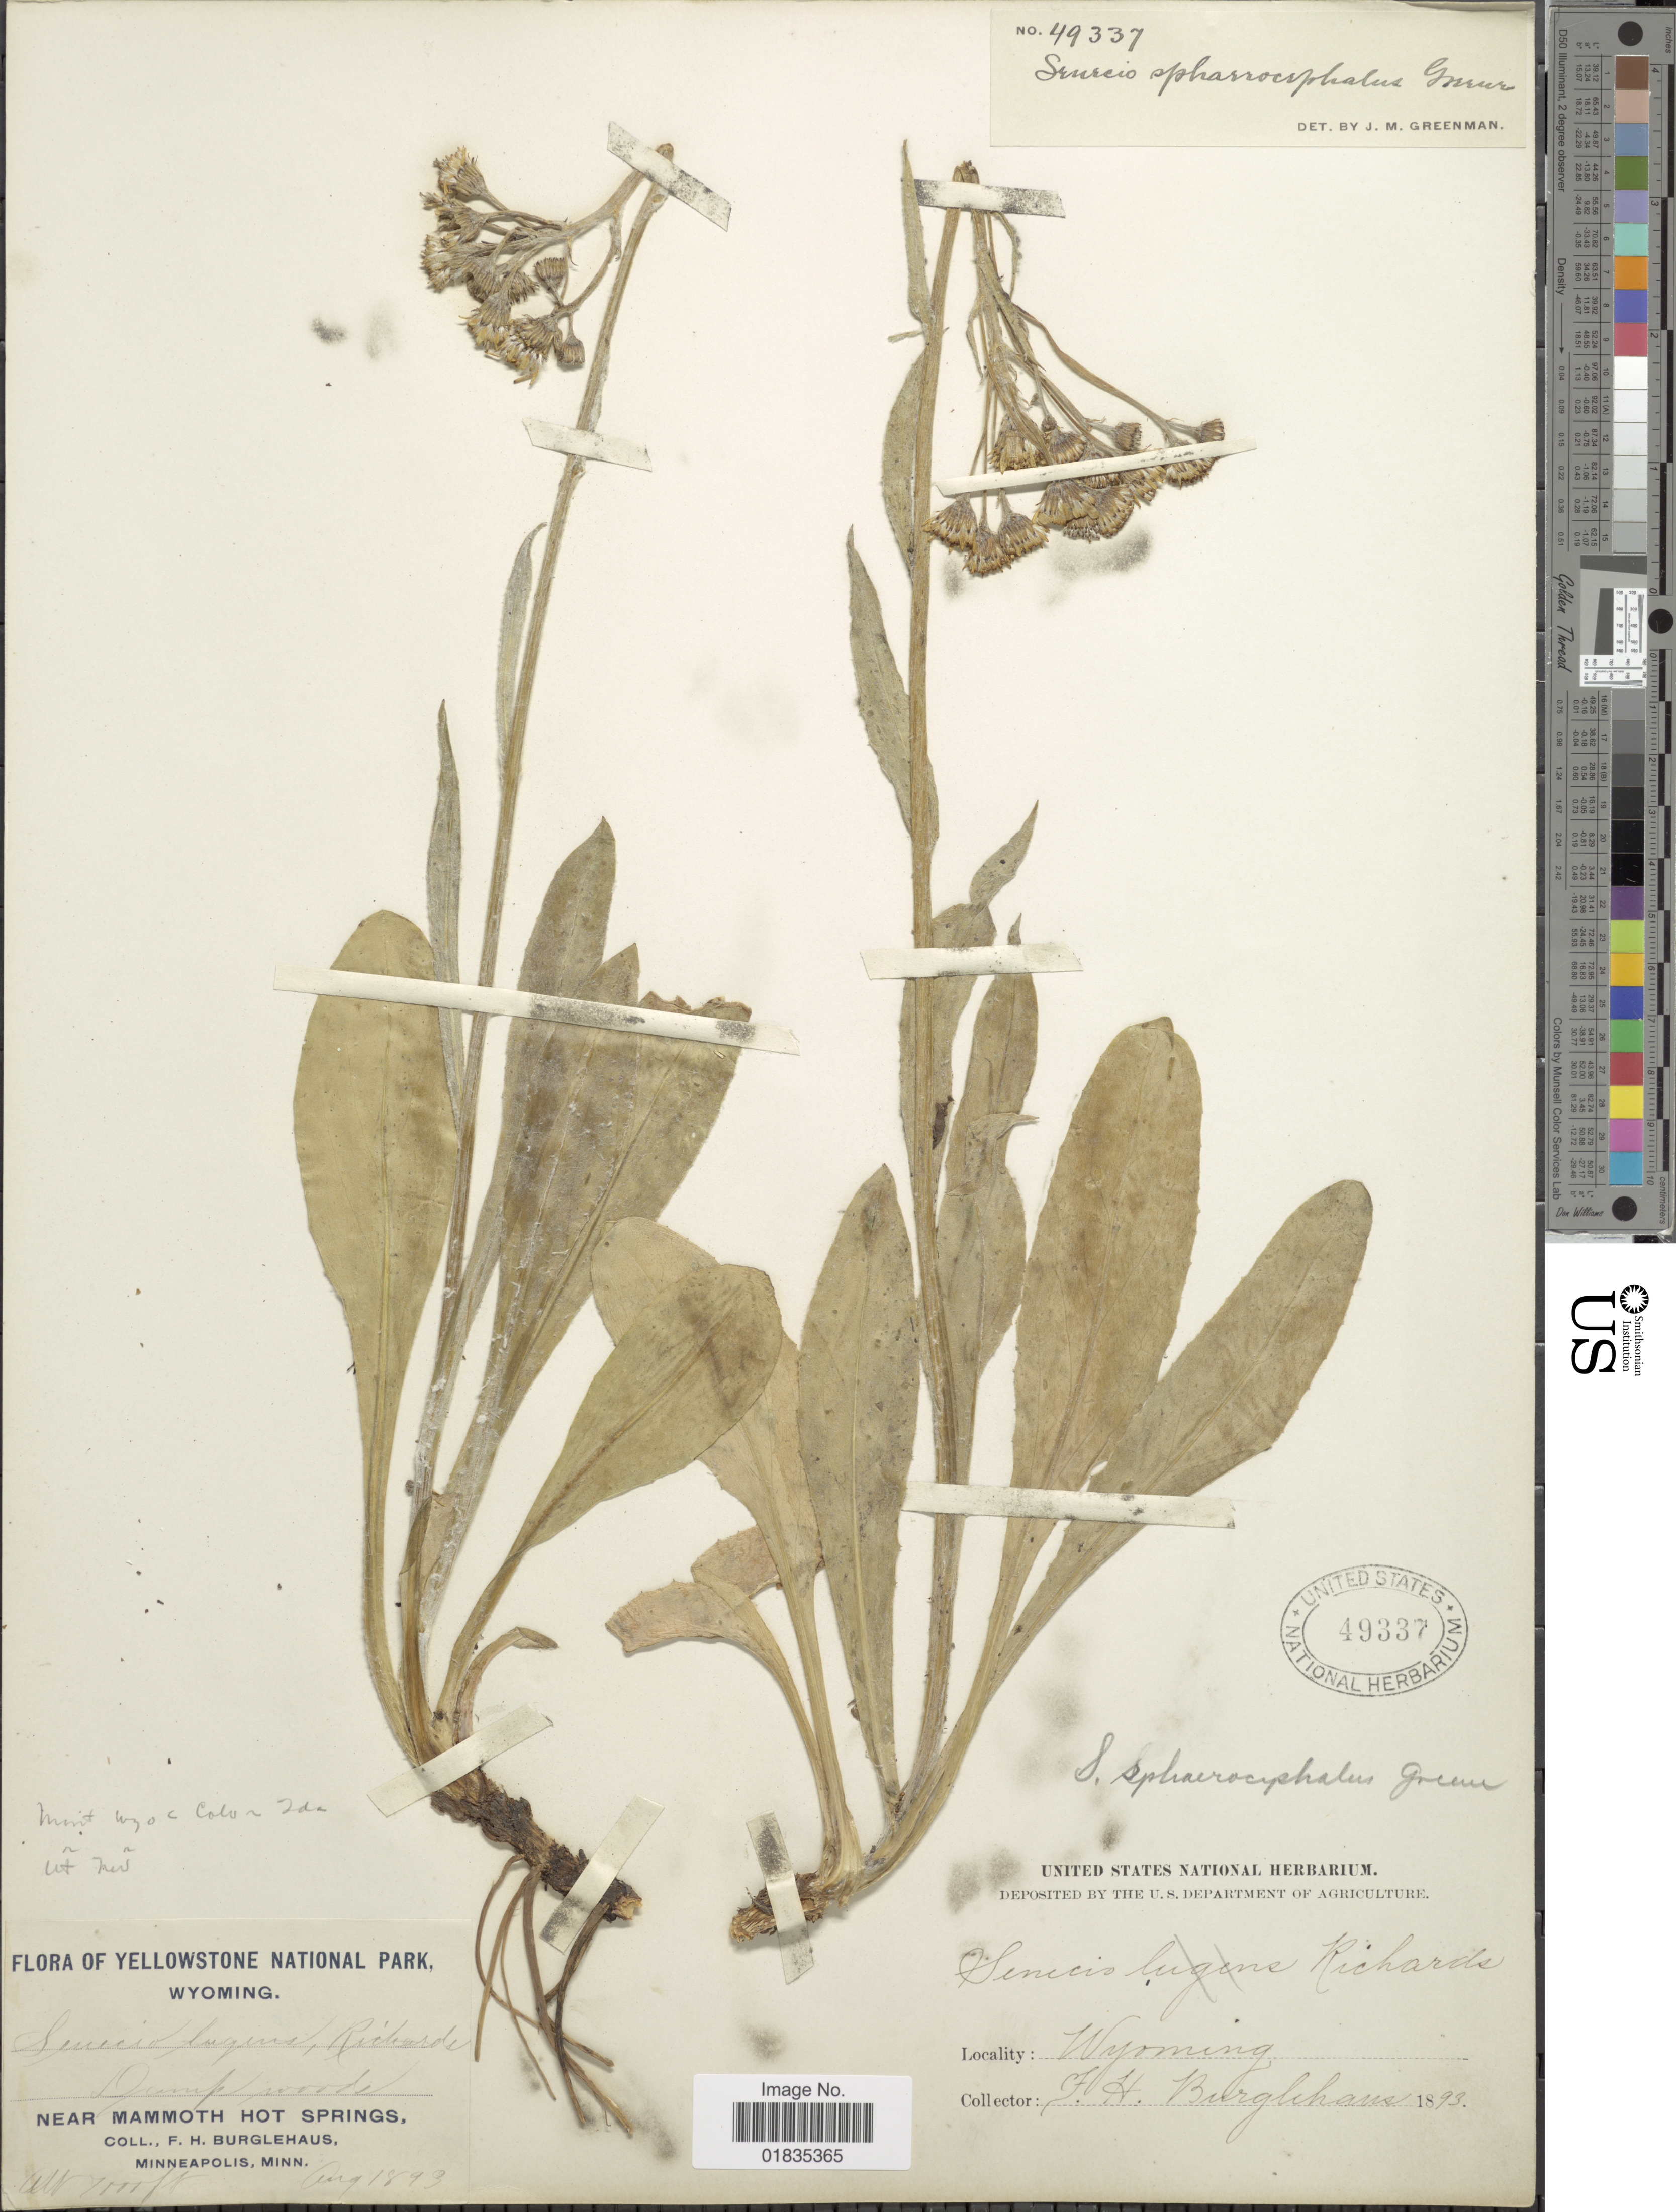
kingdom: Plantae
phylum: Tracheophyta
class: Magnoliopsida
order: Asterales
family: Asteraceae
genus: Senecio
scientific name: Senecio sphaerocephalus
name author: Greene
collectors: F. Burglehaus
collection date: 1893-08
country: United States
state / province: Wyoming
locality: Yellowstone National Park, Damp woods, near Mammoth Hot Springs.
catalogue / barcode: US 49337